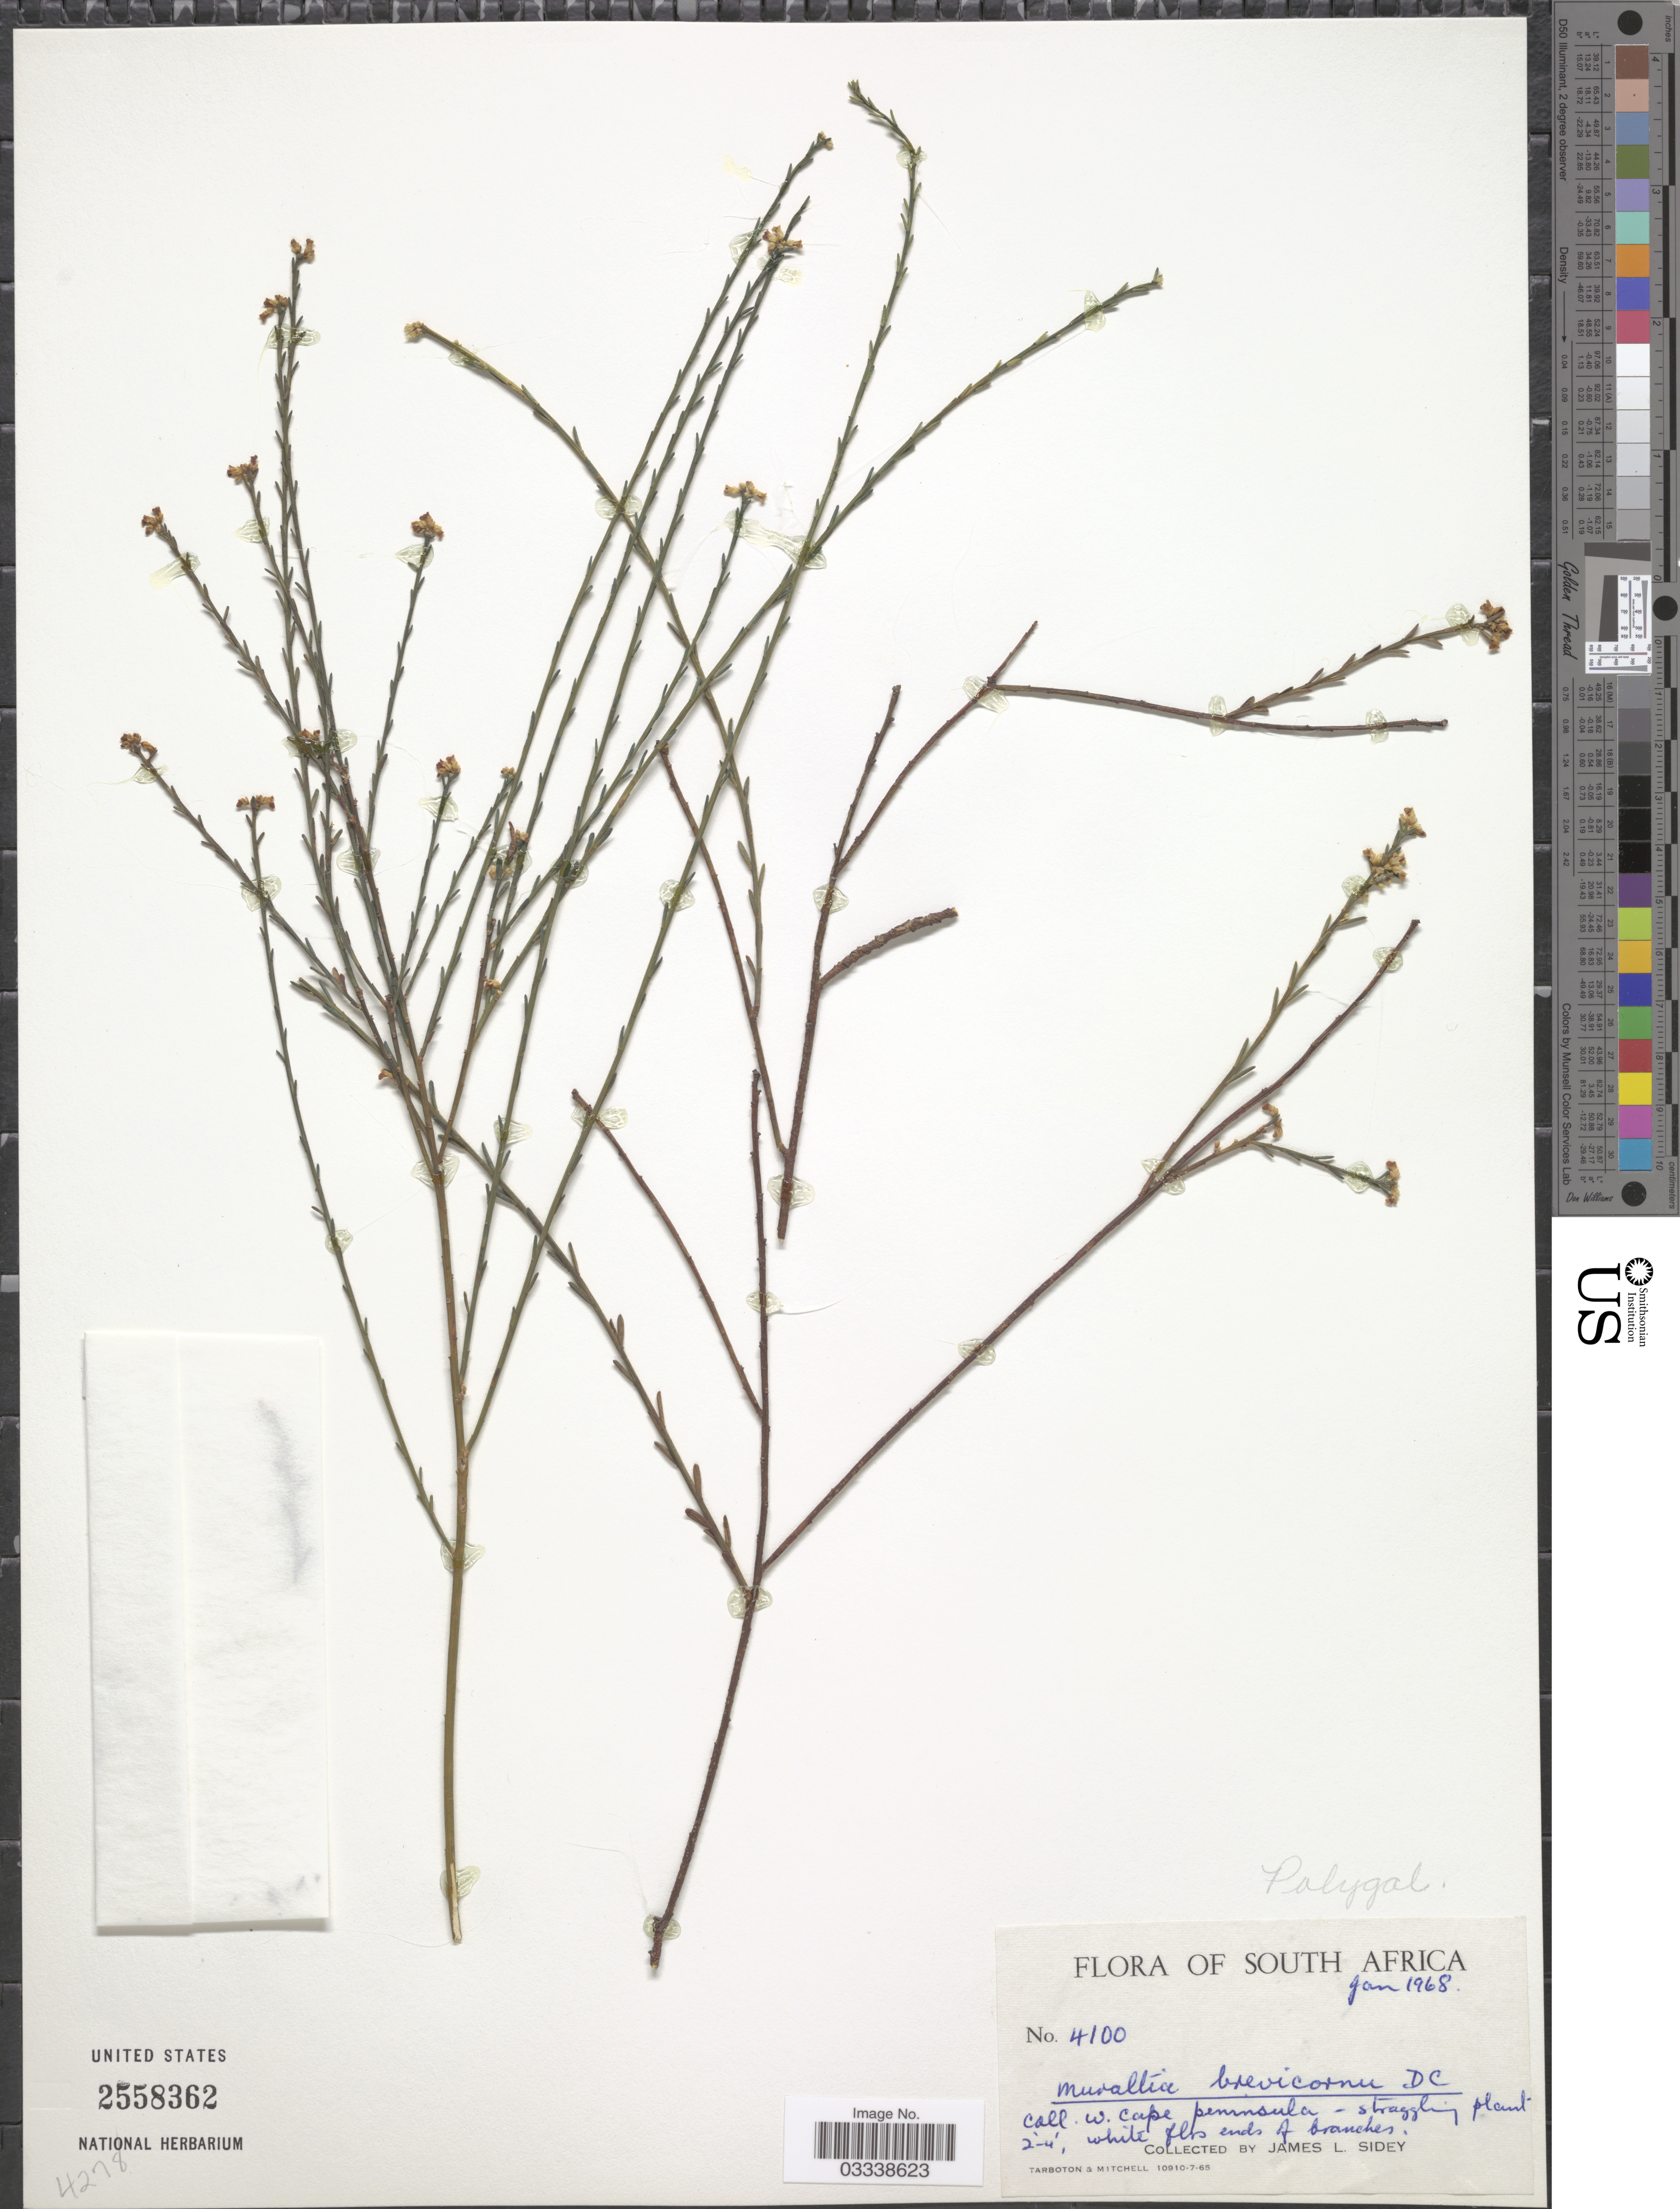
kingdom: Plantae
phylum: Tracheophyta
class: Magnoliopsida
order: Fabales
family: Polygalaceae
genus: Muraltia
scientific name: Muraltia brevicornu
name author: DC.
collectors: J. L. Sidey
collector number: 4100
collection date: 1968-01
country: South Africa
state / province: Western Cape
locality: W. Cape peninsula.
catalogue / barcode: US 2558362